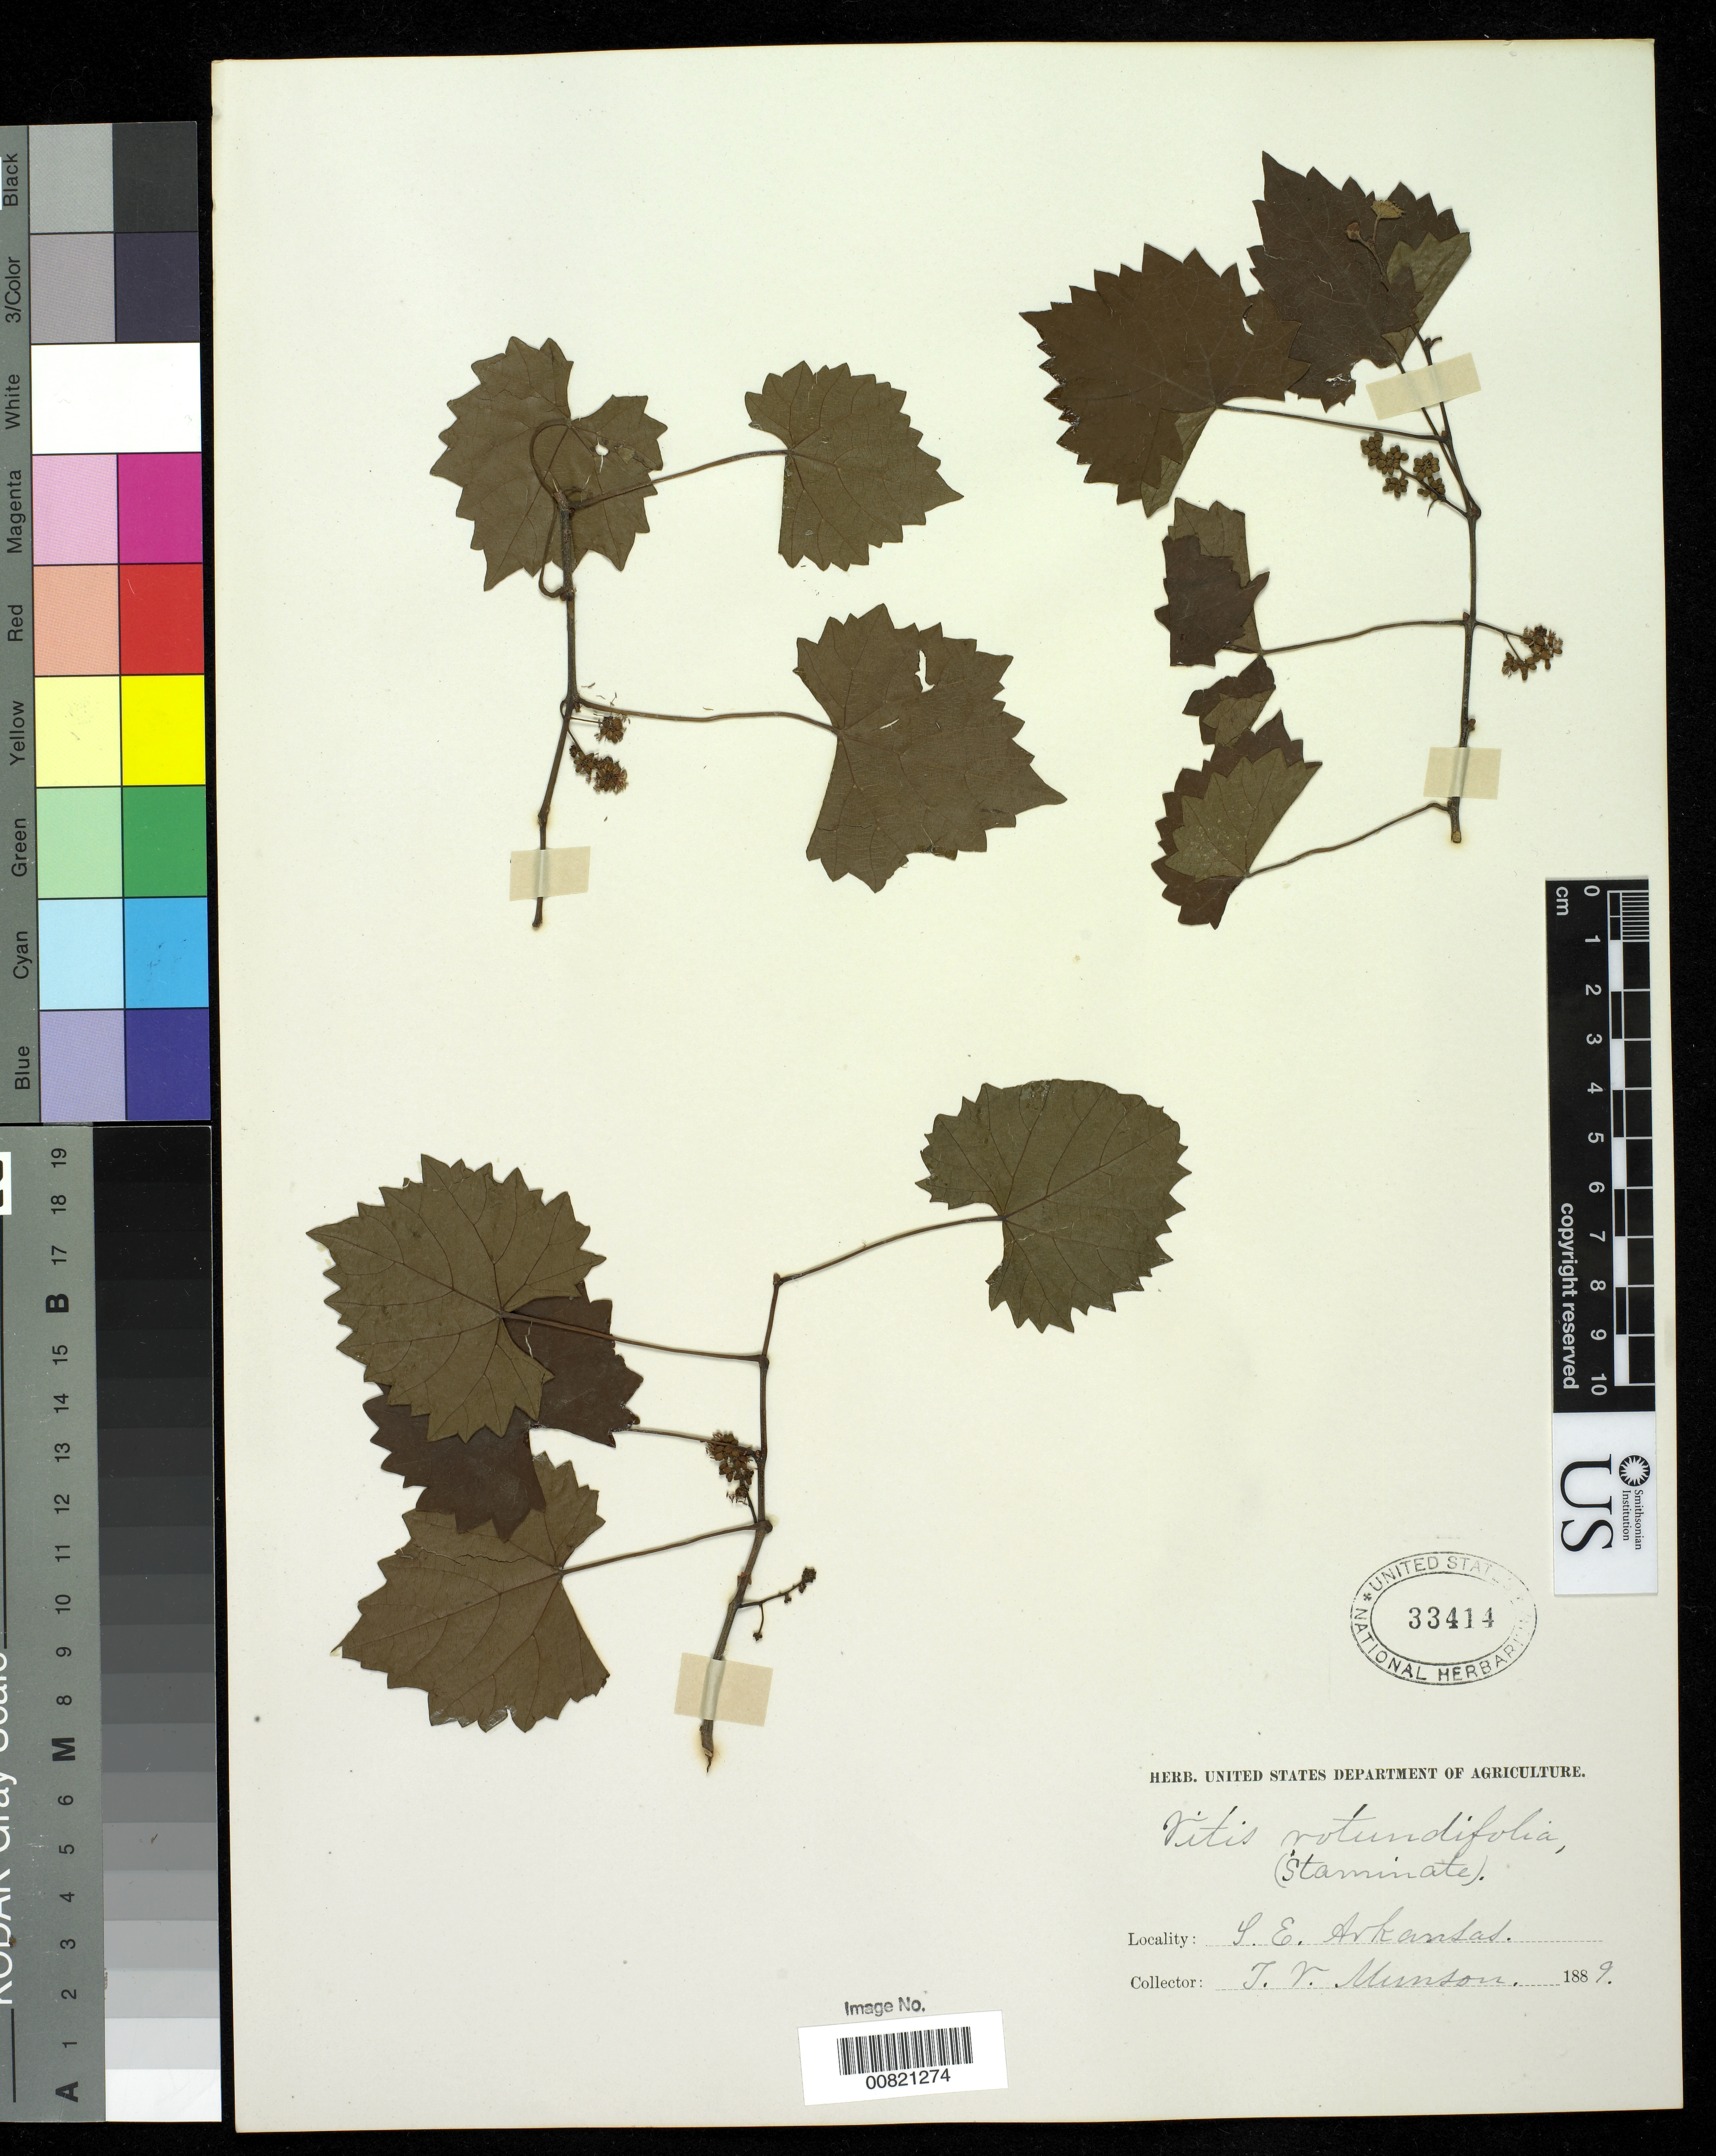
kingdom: Plantae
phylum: Tracheophyta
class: Magnoliopsida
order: Vitales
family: Vitaceae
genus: Vitis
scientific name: Vitis rotundifolia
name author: Michx.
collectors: T. V. Munson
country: United States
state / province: Arkansas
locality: SE Arkansas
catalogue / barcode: US 33414